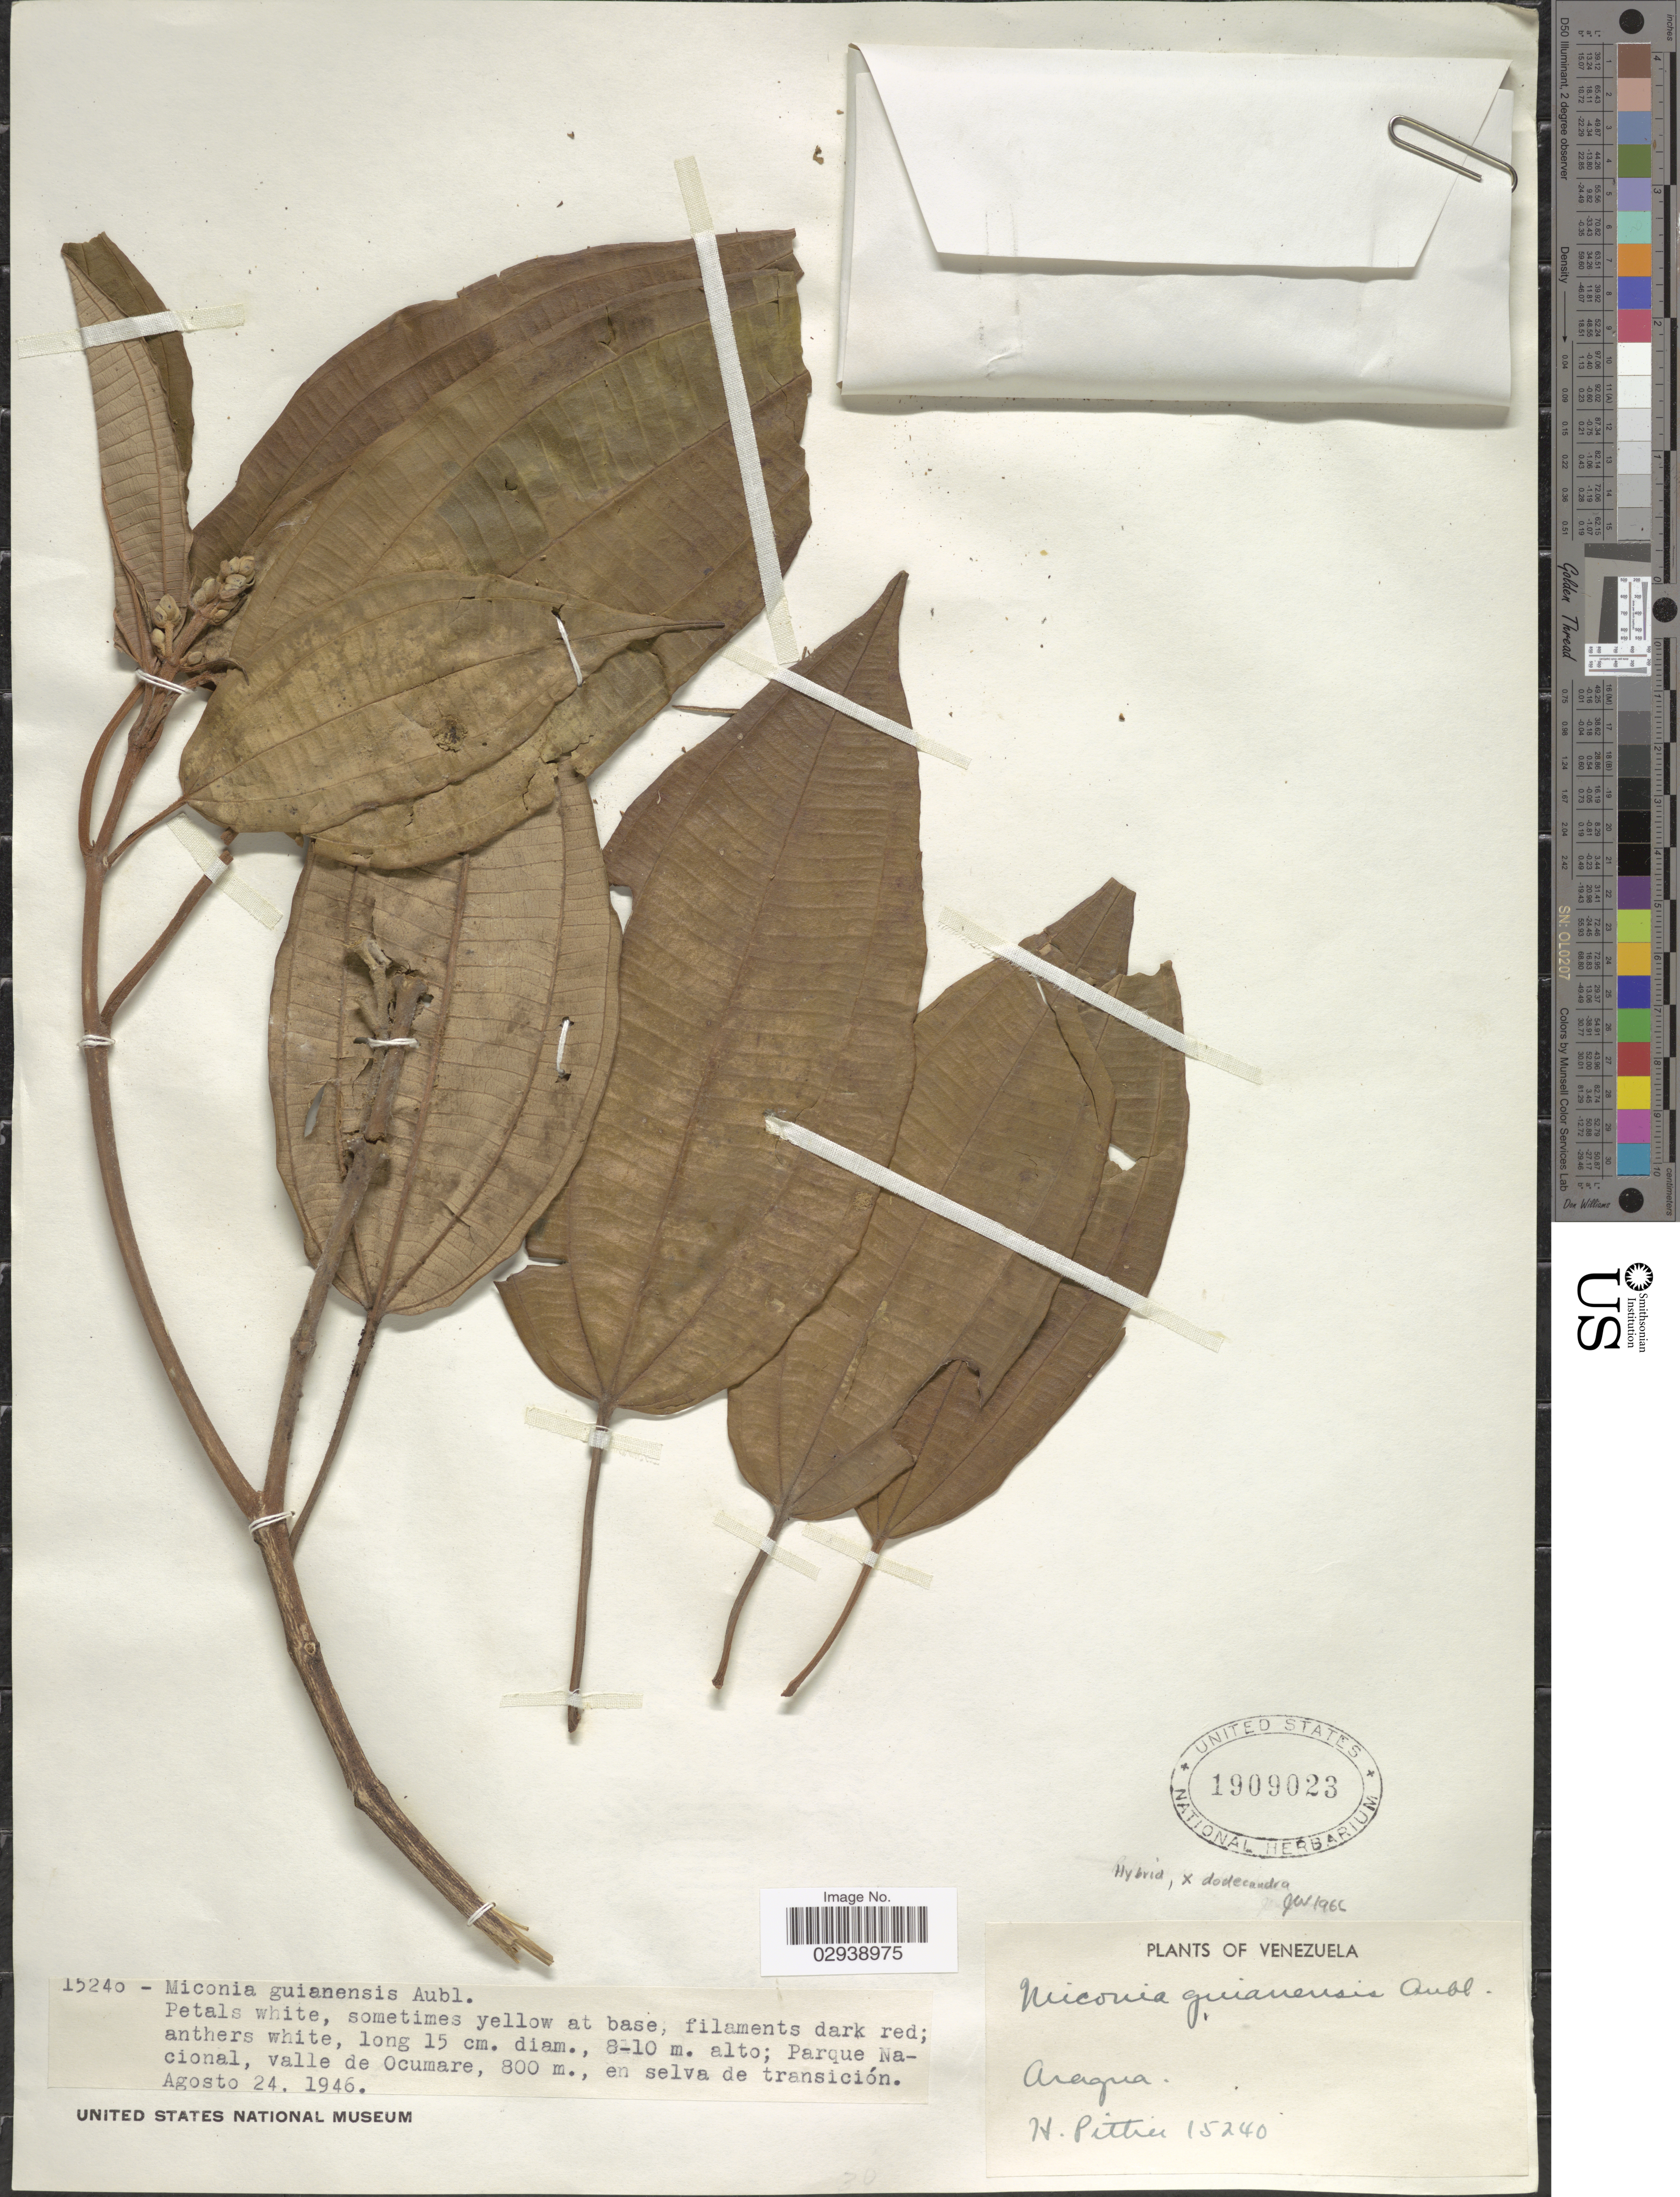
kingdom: Plantae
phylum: Tracheophyta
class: Magnoliopsida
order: Myrtales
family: Melastomataceae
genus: Miconia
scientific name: Miconia dodecandra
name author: Cogn.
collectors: H. F. Pittier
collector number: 15240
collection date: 1946-08-24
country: Venezuela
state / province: Aragua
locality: Parque Nacional, valle de Ocumare, en selva de transición.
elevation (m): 800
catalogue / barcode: US 1909023